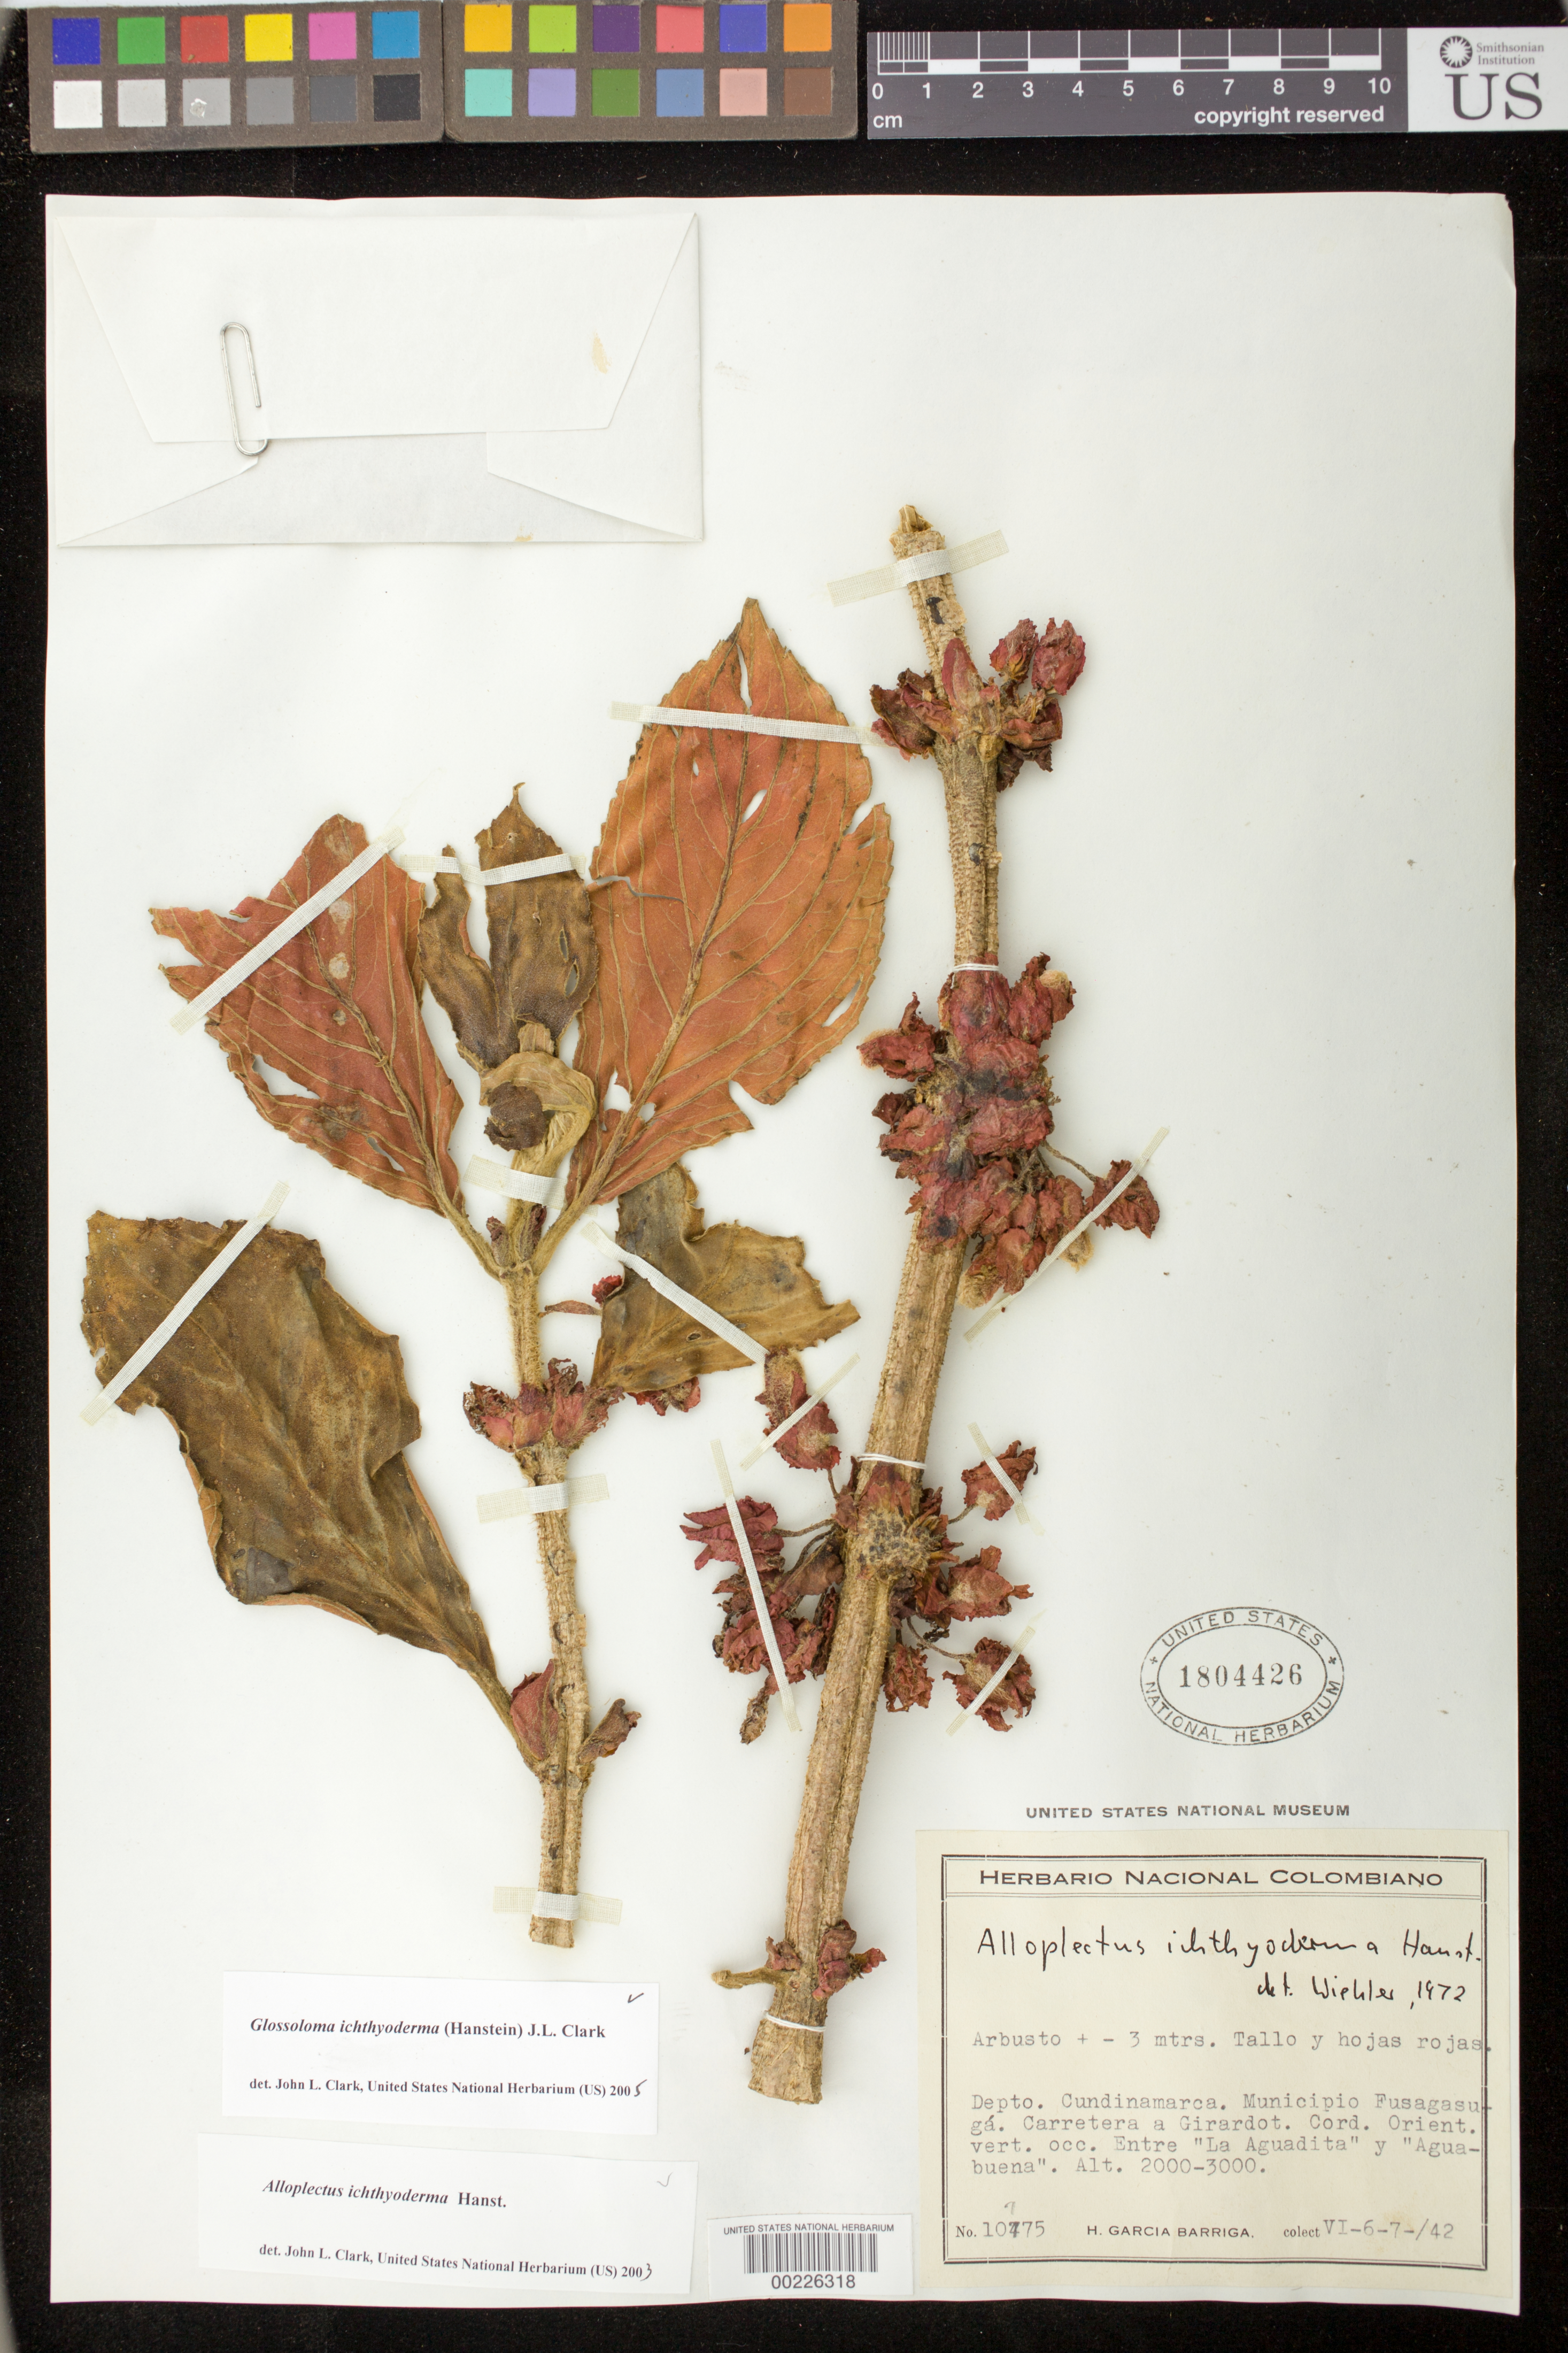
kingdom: Plantae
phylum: Tracheophyta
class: Magnoliopsida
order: Lamiales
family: Gesneriaceae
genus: Glossoloma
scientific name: Glossoloma ichthyoderma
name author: (Hanst.) J.L. Clark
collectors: H. García Barriga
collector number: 10775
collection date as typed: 6-7 Jun 1942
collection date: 1942-06-06/1942-06-07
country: Colombia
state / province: Cundinamarca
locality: Mun. of Fusagasuga, highway to Girardot, Cord. Orient., west slope, between "La Aguadita" and "Aguabuena"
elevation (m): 2000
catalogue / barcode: US 1804426